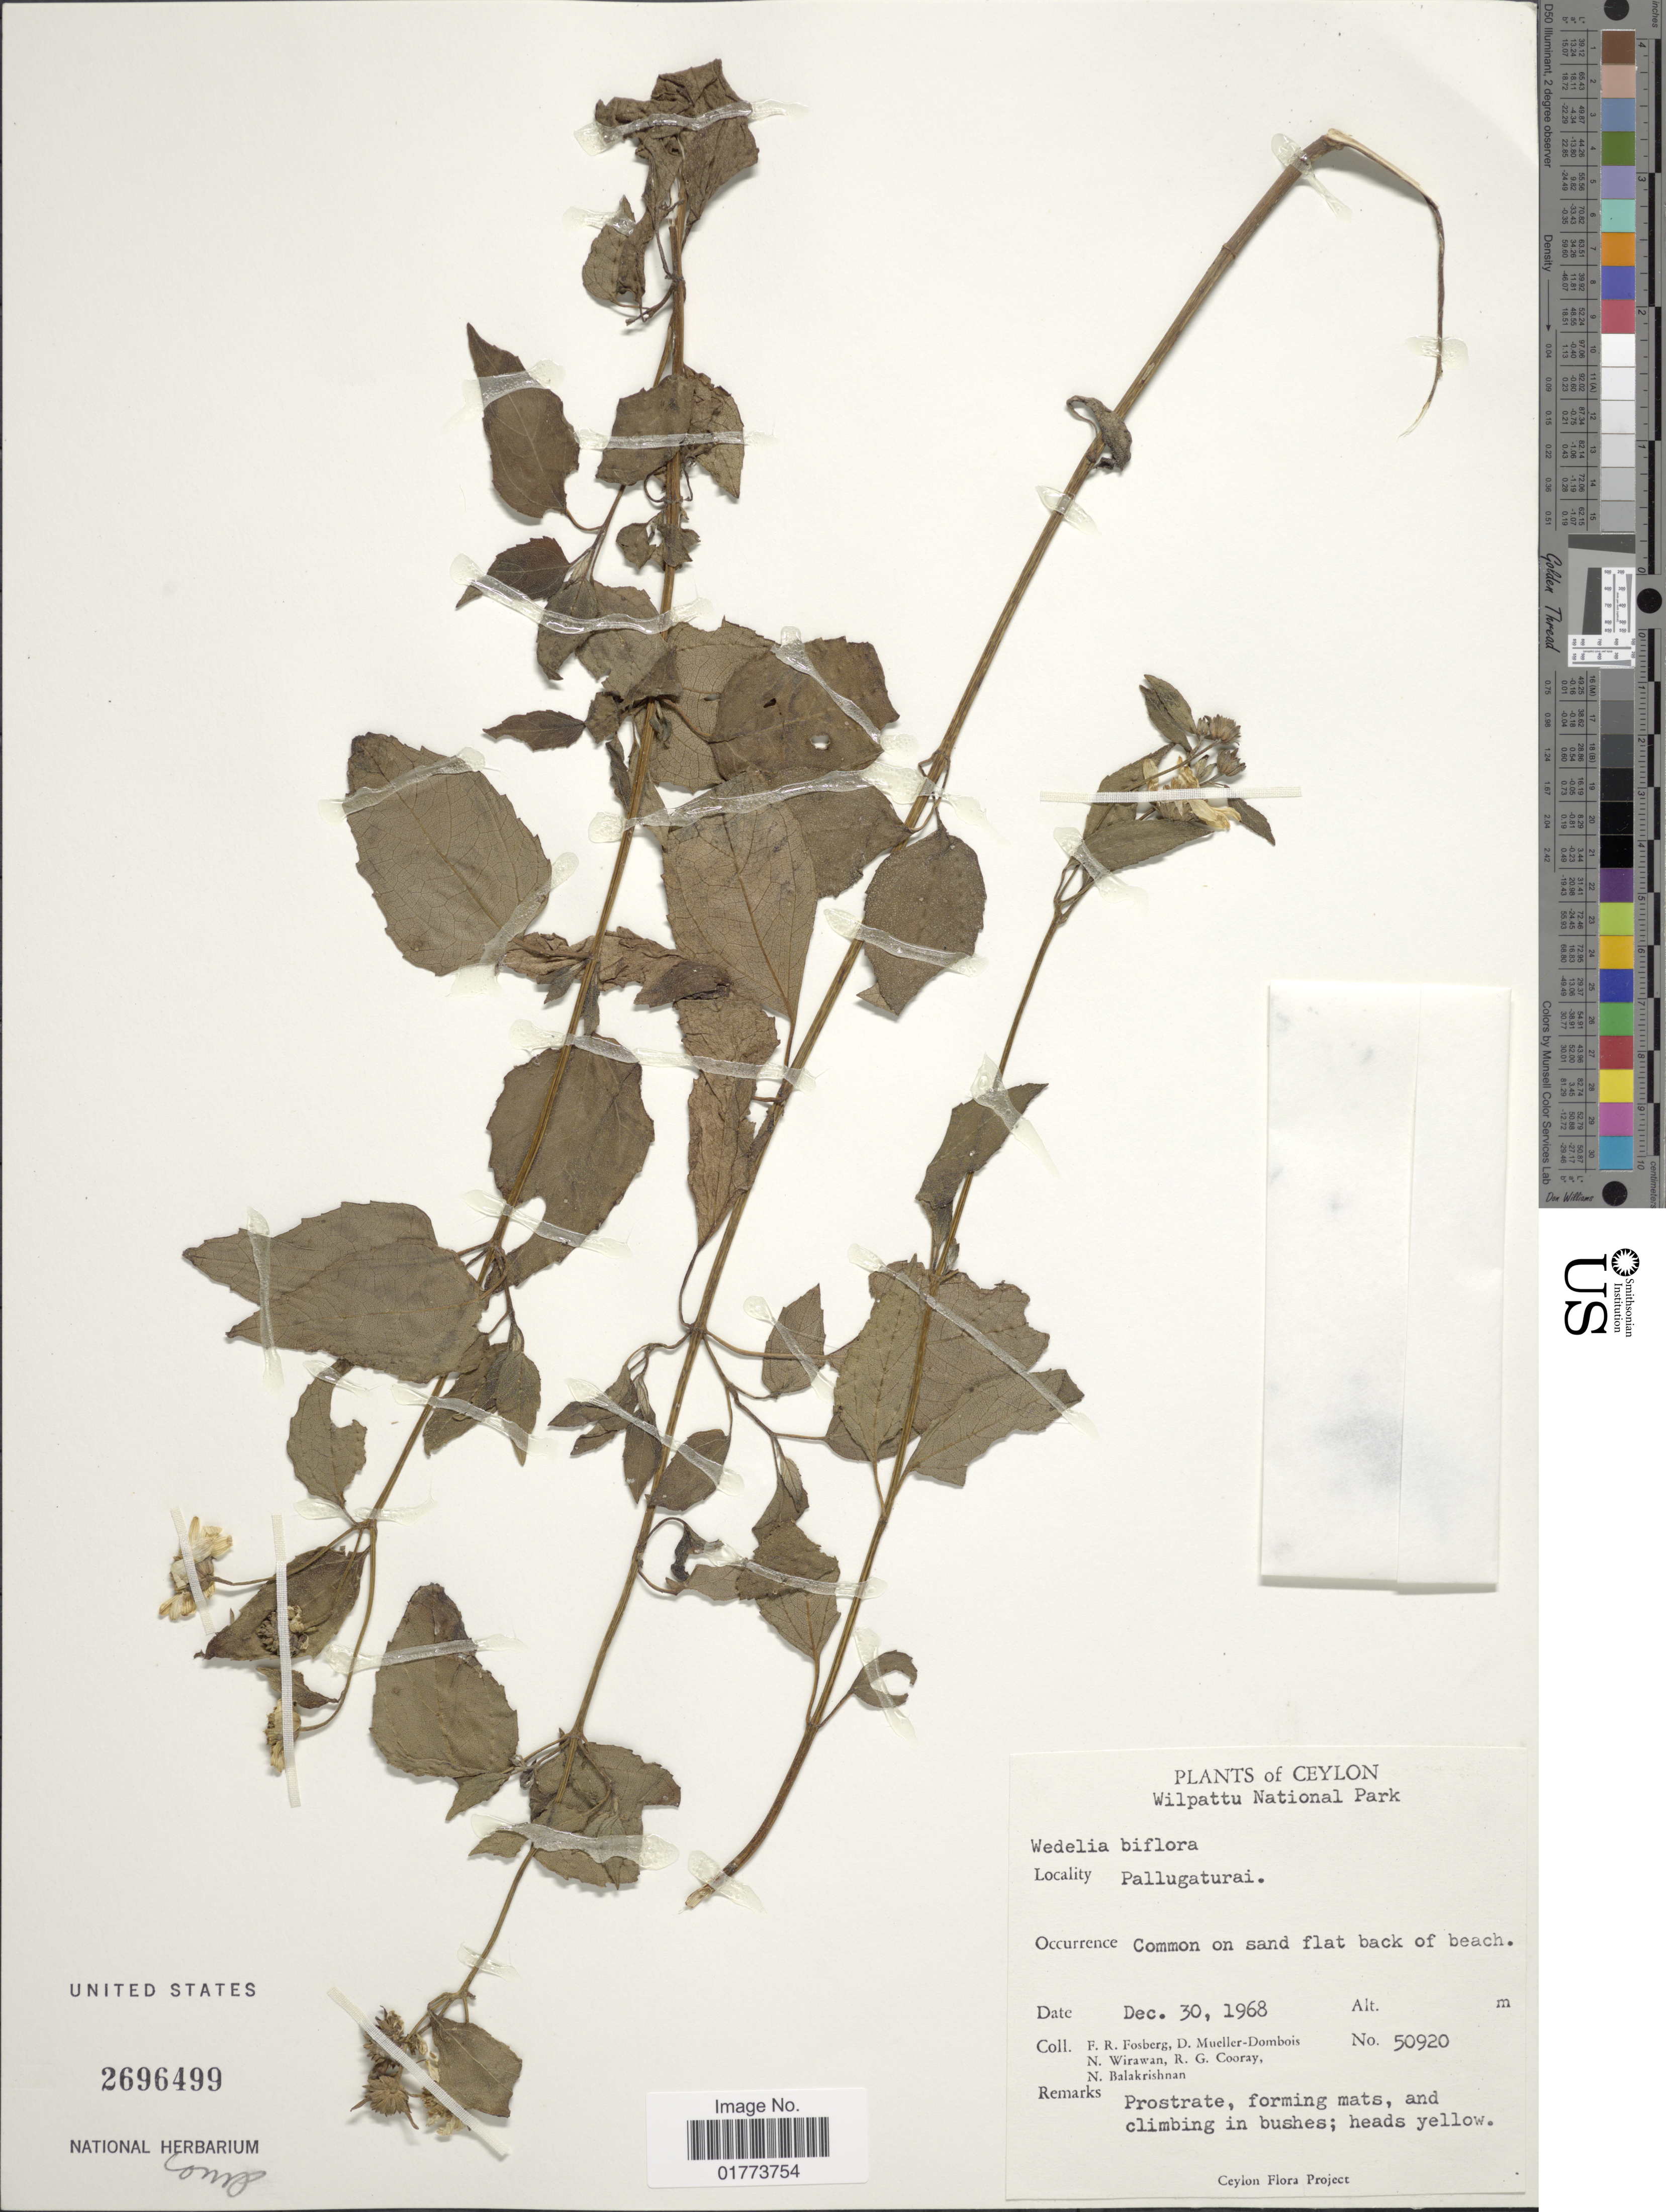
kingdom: Plantae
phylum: Tracheophyta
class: Magnoliopsida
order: Asterales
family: Asteraceae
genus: Wollastonia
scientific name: Wollastonia biflora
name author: (L.) DC.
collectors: F. R. Fosberg, D. Mueller-Dombois, N. Wirawan, R. Cooray & N. Balakrishnan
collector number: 50920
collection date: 1968-12-30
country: Sri Lanka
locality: Ceylon. Wilpattu National Park. Pallugaturai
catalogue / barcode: US 2696499